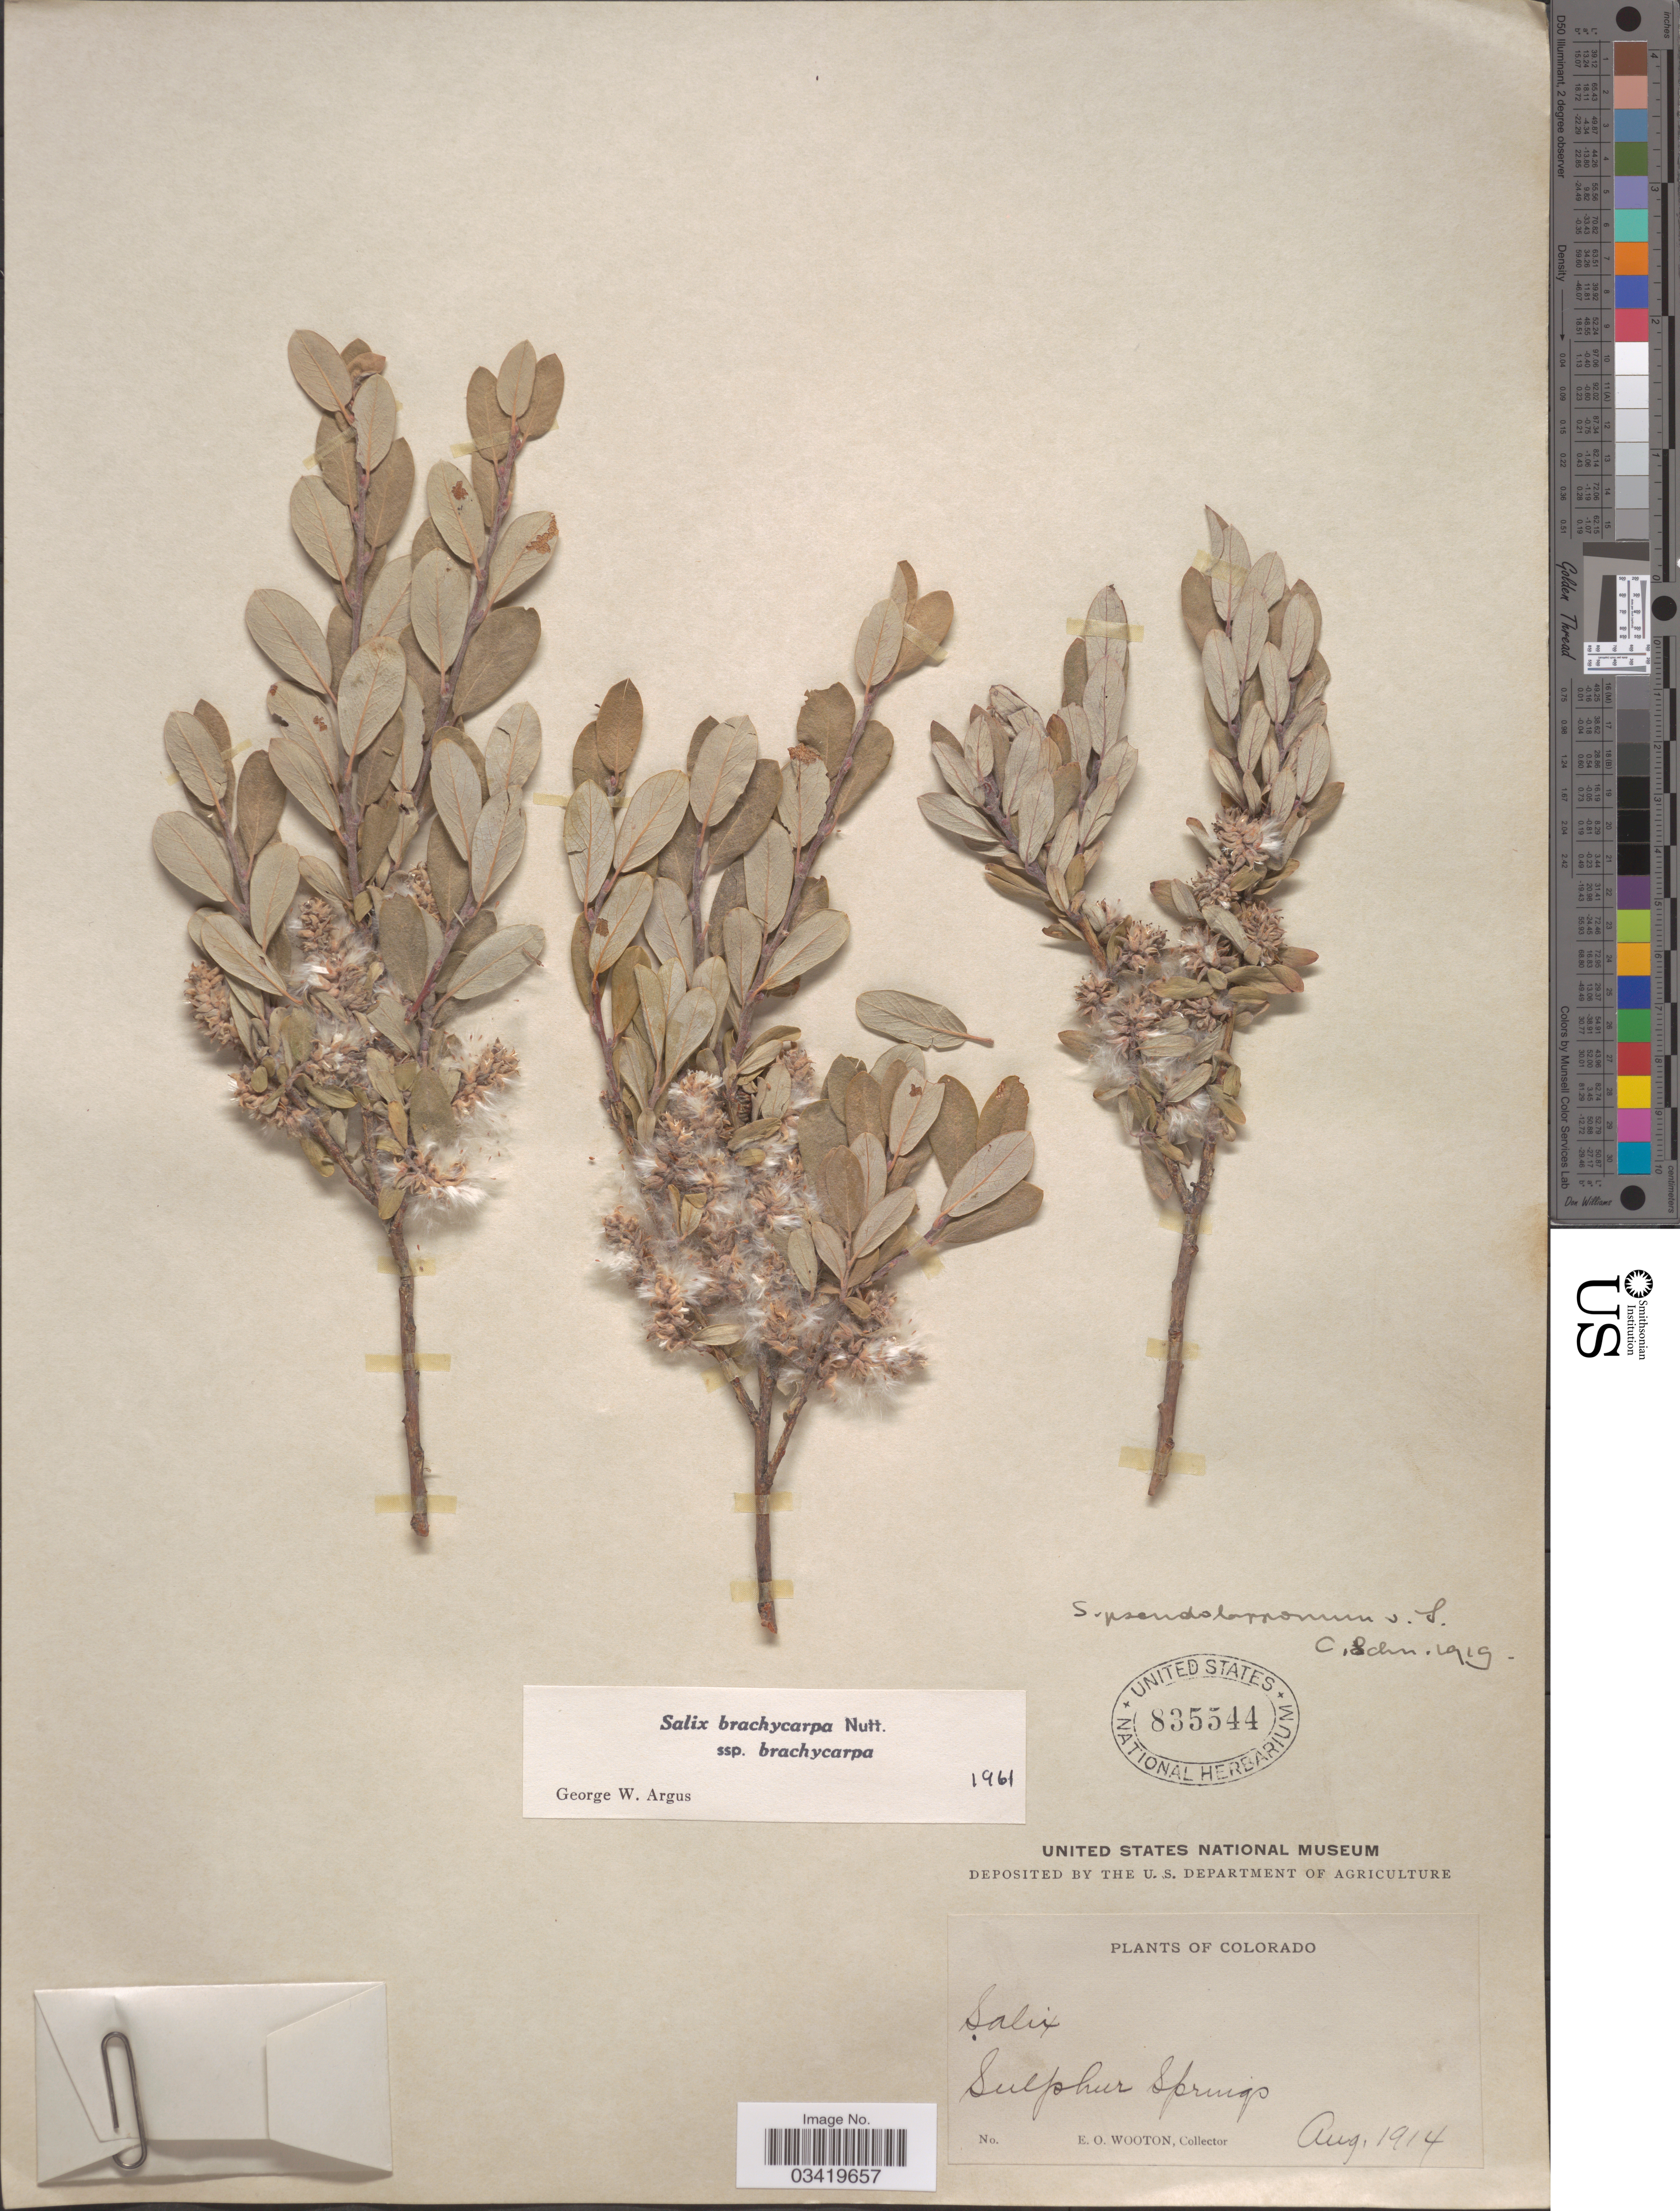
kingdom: Plantae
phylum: Tracheophyta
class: Magnoliopsida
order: Malpighiales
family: Salicaceae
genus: Salix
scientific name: Salix brachycarpa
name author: Nutt.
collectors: E. O. Wooton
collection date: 1914-08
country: United States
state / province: Colorado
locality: Sulphur Springs.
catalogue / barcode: US 835544